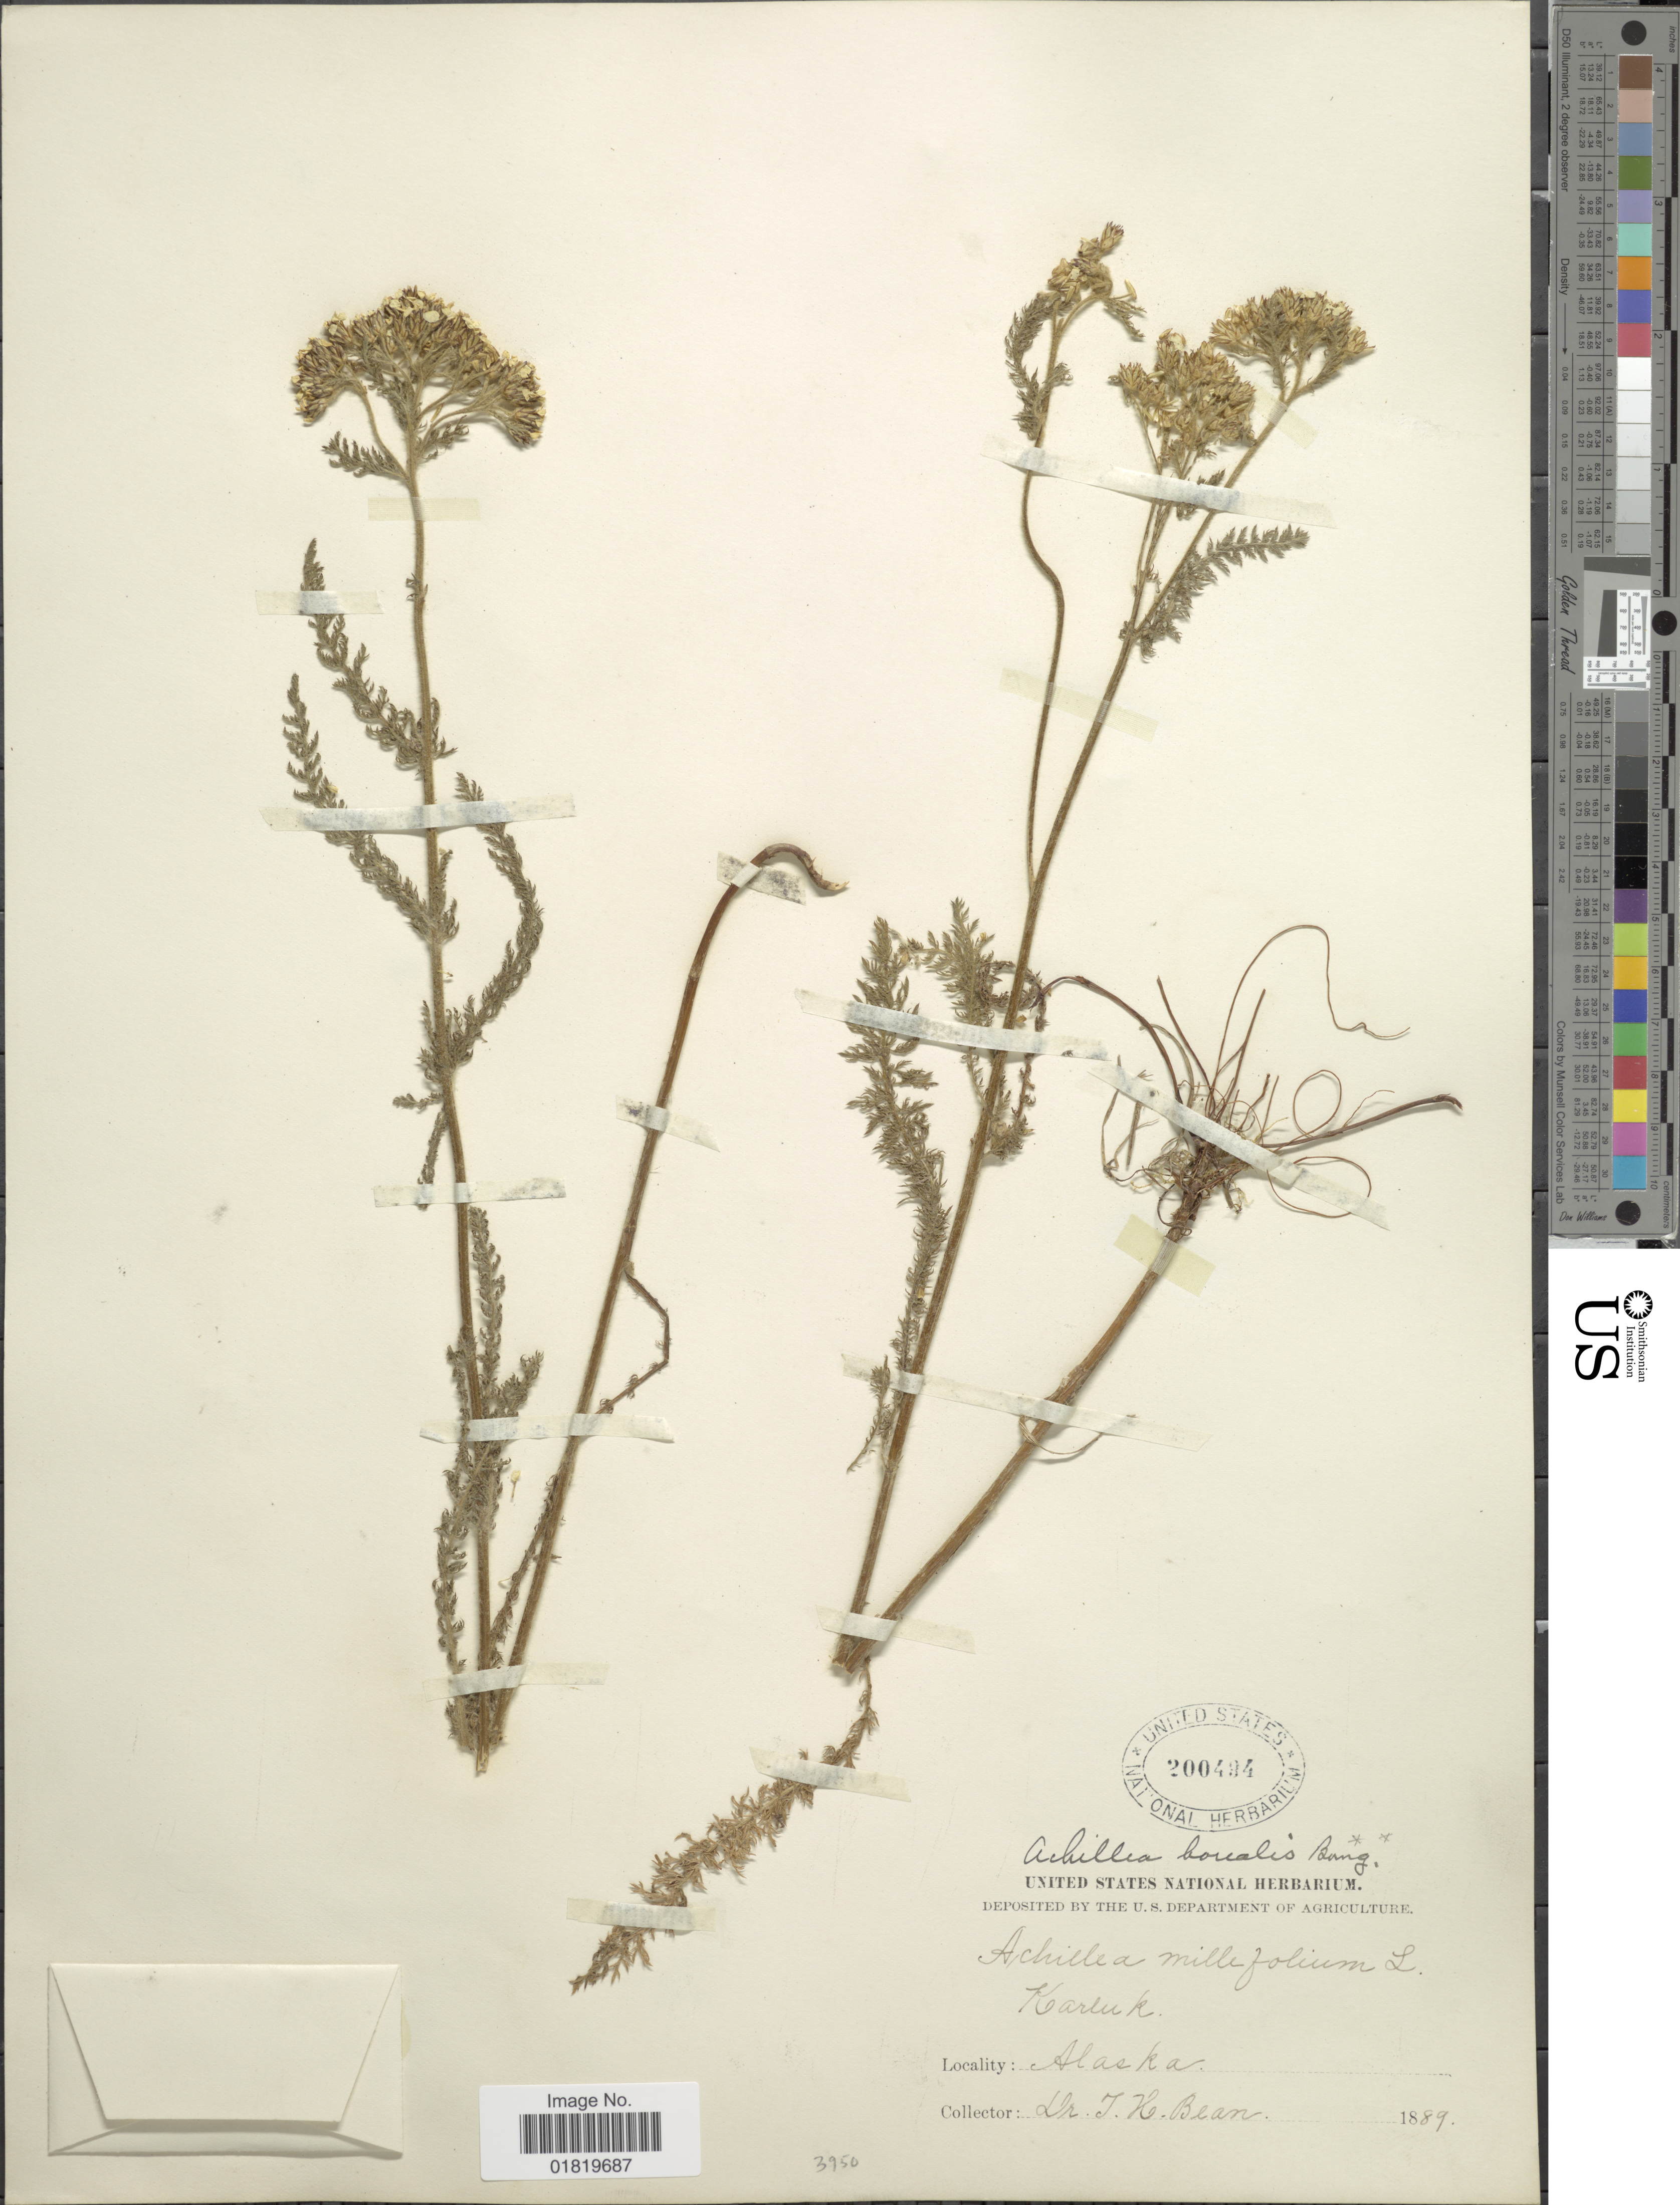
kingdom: Plantae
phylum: Tracheophyta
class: Magnoliopsida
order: Asterales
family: Asteraceae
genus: Achillea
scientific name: Achillea borealis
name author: Bong.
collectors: T. Bean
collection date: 1889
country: United States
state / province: Alaska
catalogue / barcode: US 200494